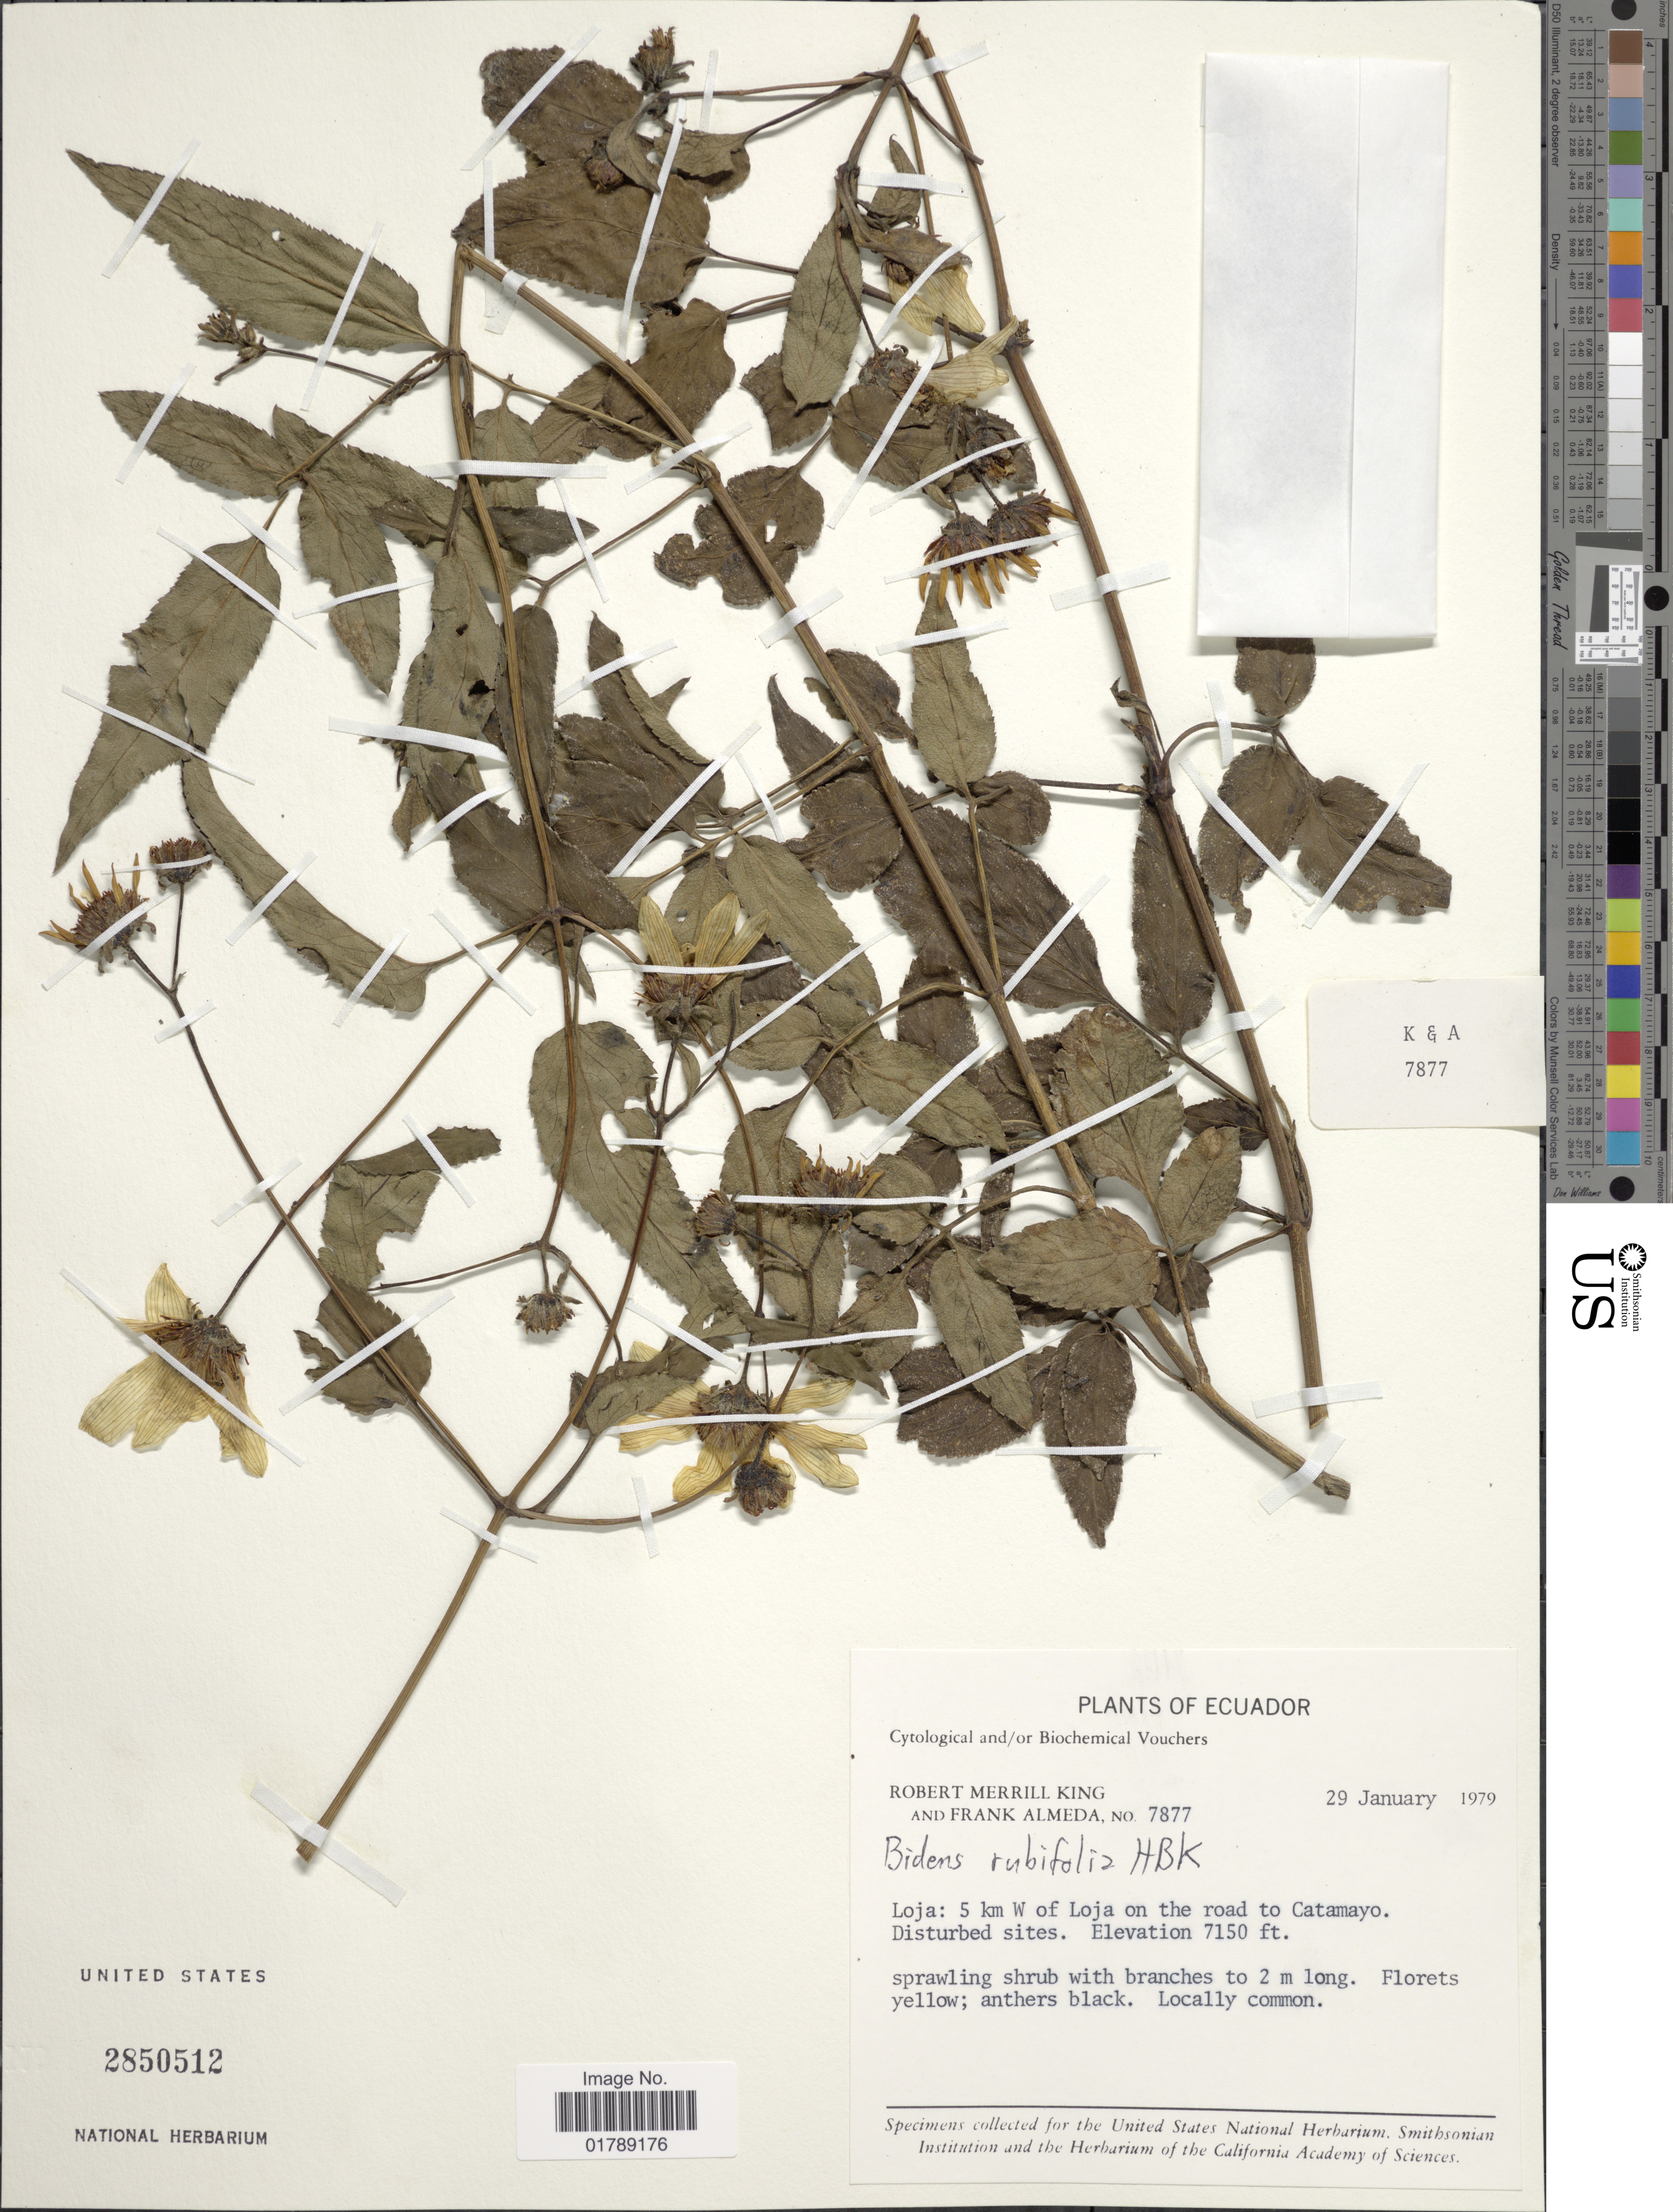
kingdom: Plantae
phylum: Tracheophyta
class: Magnoliopsida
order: Asterales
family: Asteraceae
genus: Bidens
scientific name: Bidens squarrosa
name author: Kunth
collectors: R. M. King & F. Almeda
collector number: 7877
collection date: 1979-01-28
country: Ecuador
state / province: Loja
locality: Loja: 2 km S of Loja on the road to Vilcabamba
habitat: Disturbed sites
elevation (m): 2012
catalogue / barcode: US 2850512